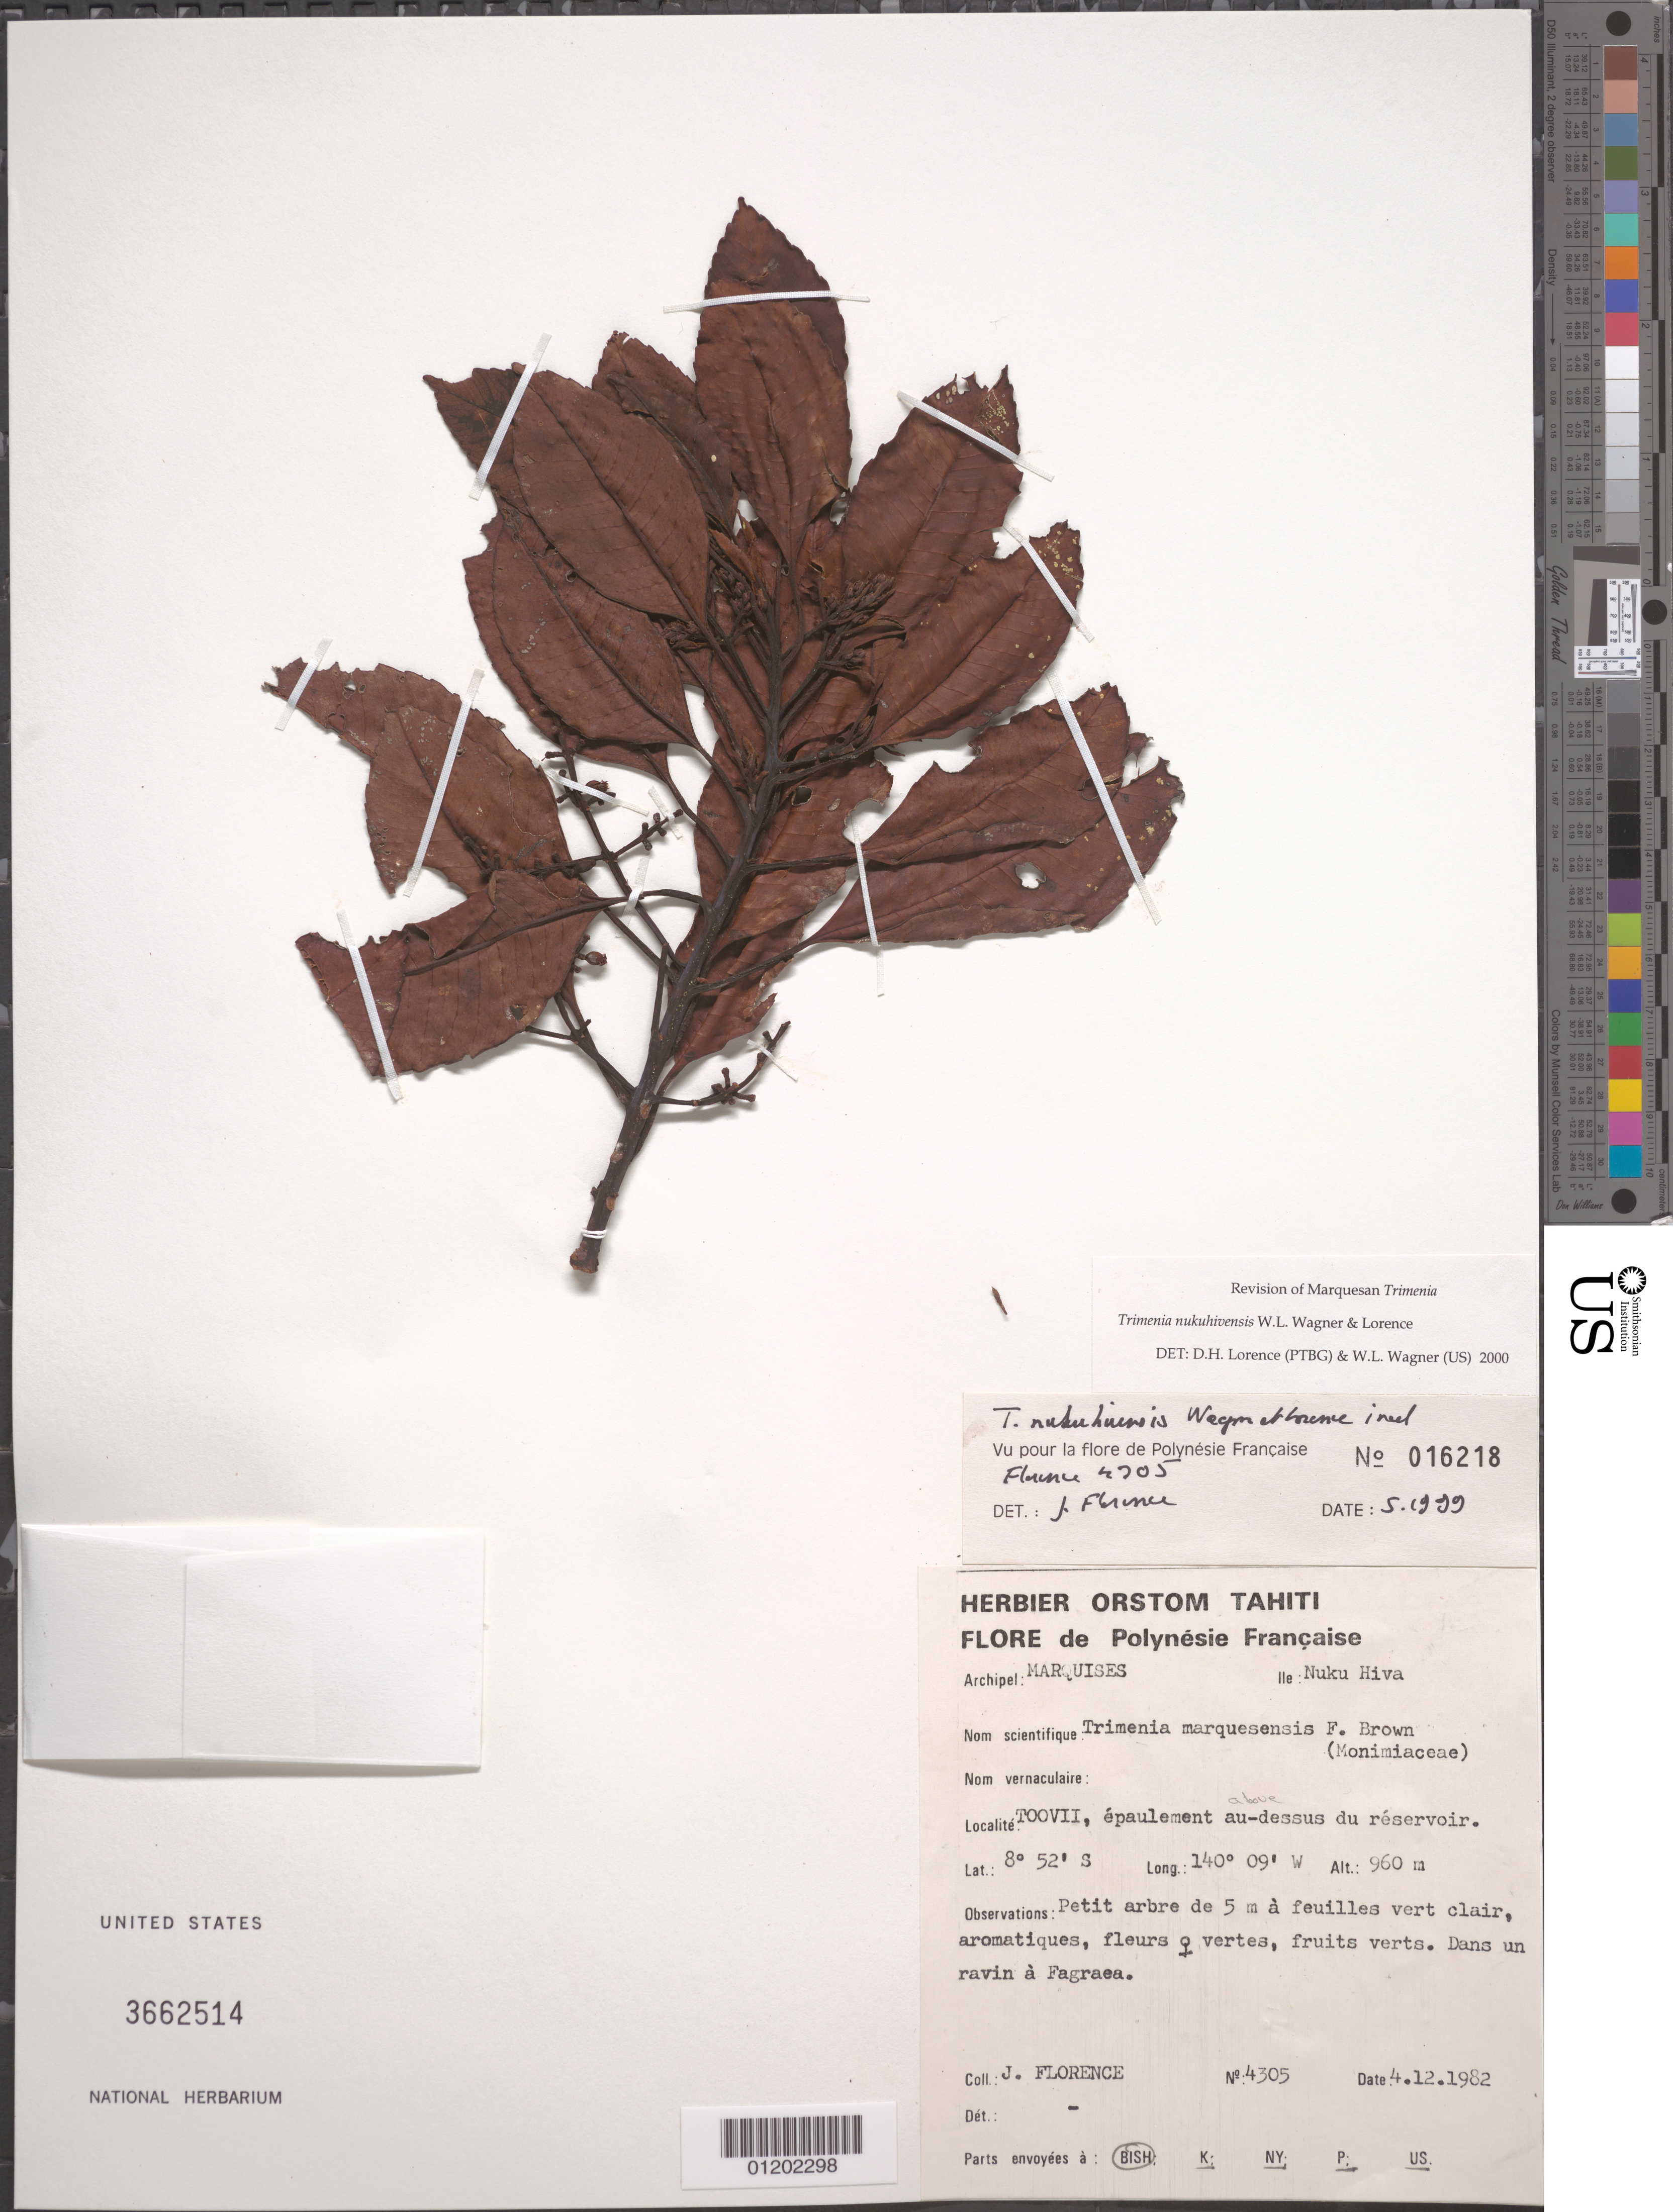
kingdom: Plantae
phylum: Tracheophyta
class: Magnoliopsida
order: Austrobaileyales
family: Trimeniaceae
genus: Trimenia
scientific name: Trimenia nukuhivensis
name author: W.L. Wagner & Lorence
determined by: Wagner, W. L.; Lorence, David H.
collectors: J. Florence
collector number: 4305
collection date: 1982-12-04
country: French Polynesia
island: Nuku Hiva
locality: Toovii, épaulement au-dessus du réservoir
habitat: In a ravine with Fagraea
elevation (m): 960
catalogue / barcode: US 3662514